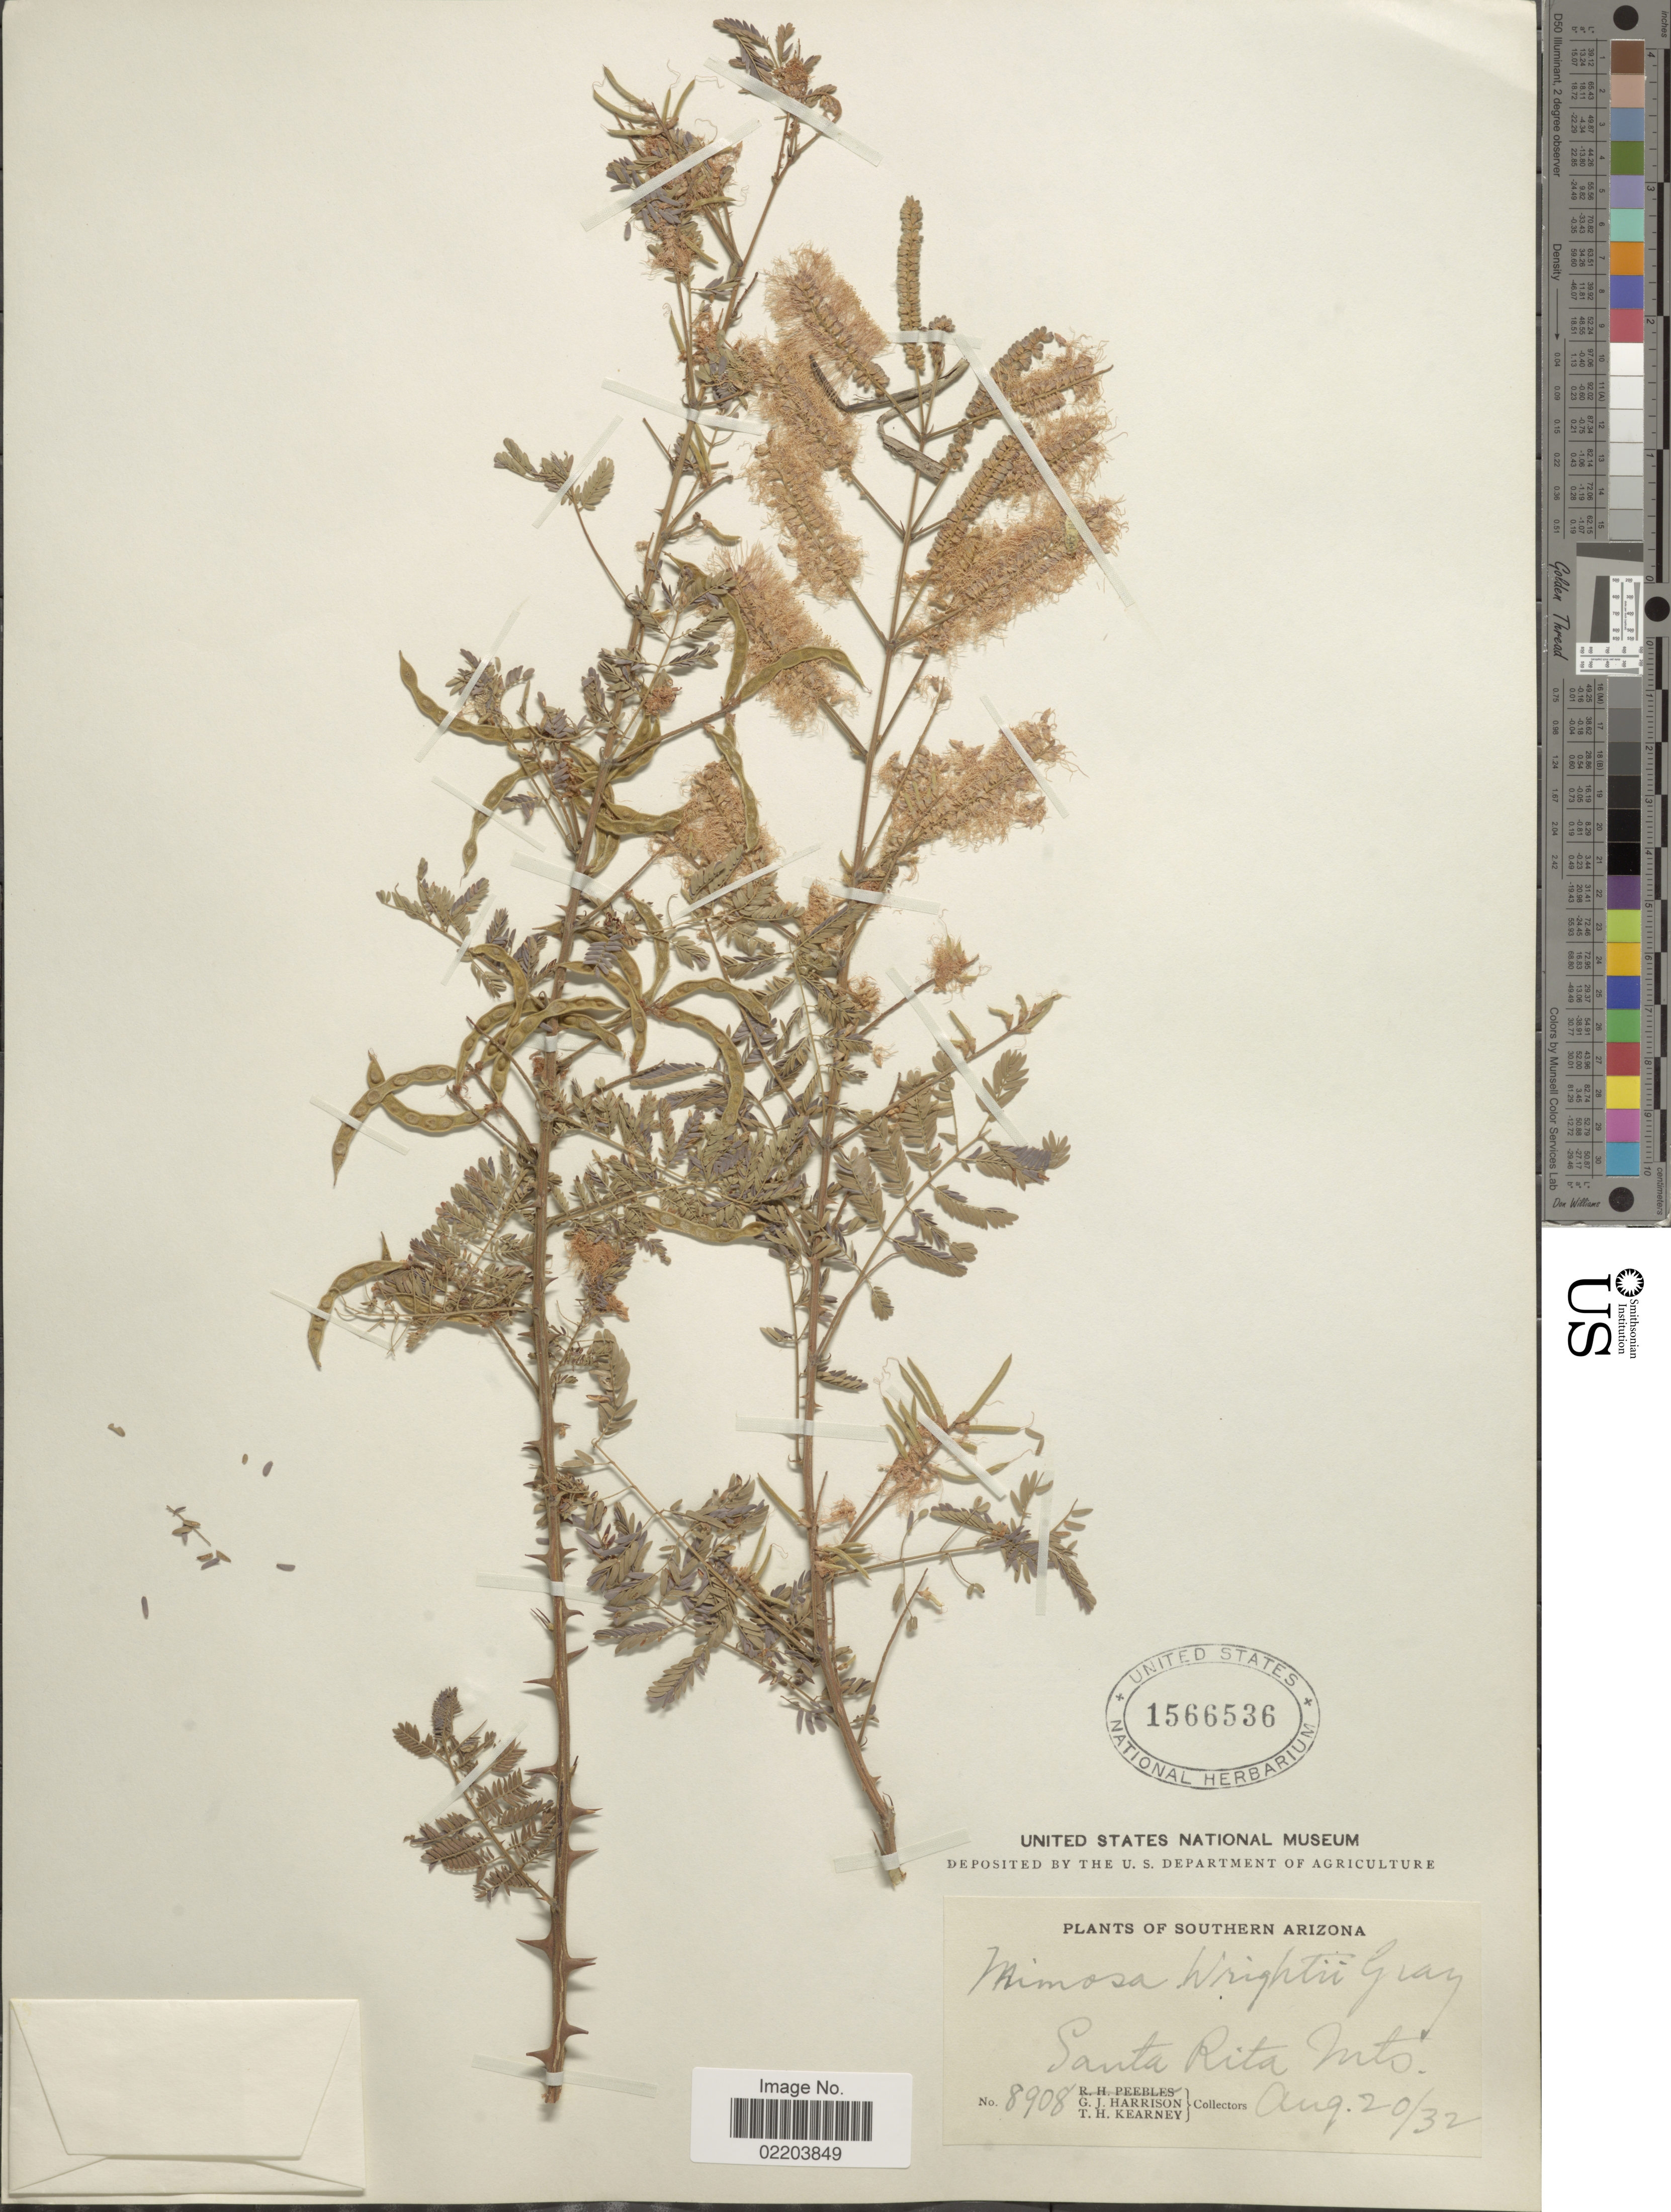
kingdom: Plantae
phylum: Tracheophyta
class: Magnoliopsida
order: Fabales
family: Fabaceae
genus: Mimosa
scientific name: Mimosa wrightii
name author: A. Gray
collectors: G. J. Harrison & T. H. Kearney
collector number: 8908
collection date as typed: Transcribed d/m/y: 20/8/32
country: United States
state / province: Arizona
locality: Southern Arizona, Santa Rita Mts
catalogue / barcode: US 1566536